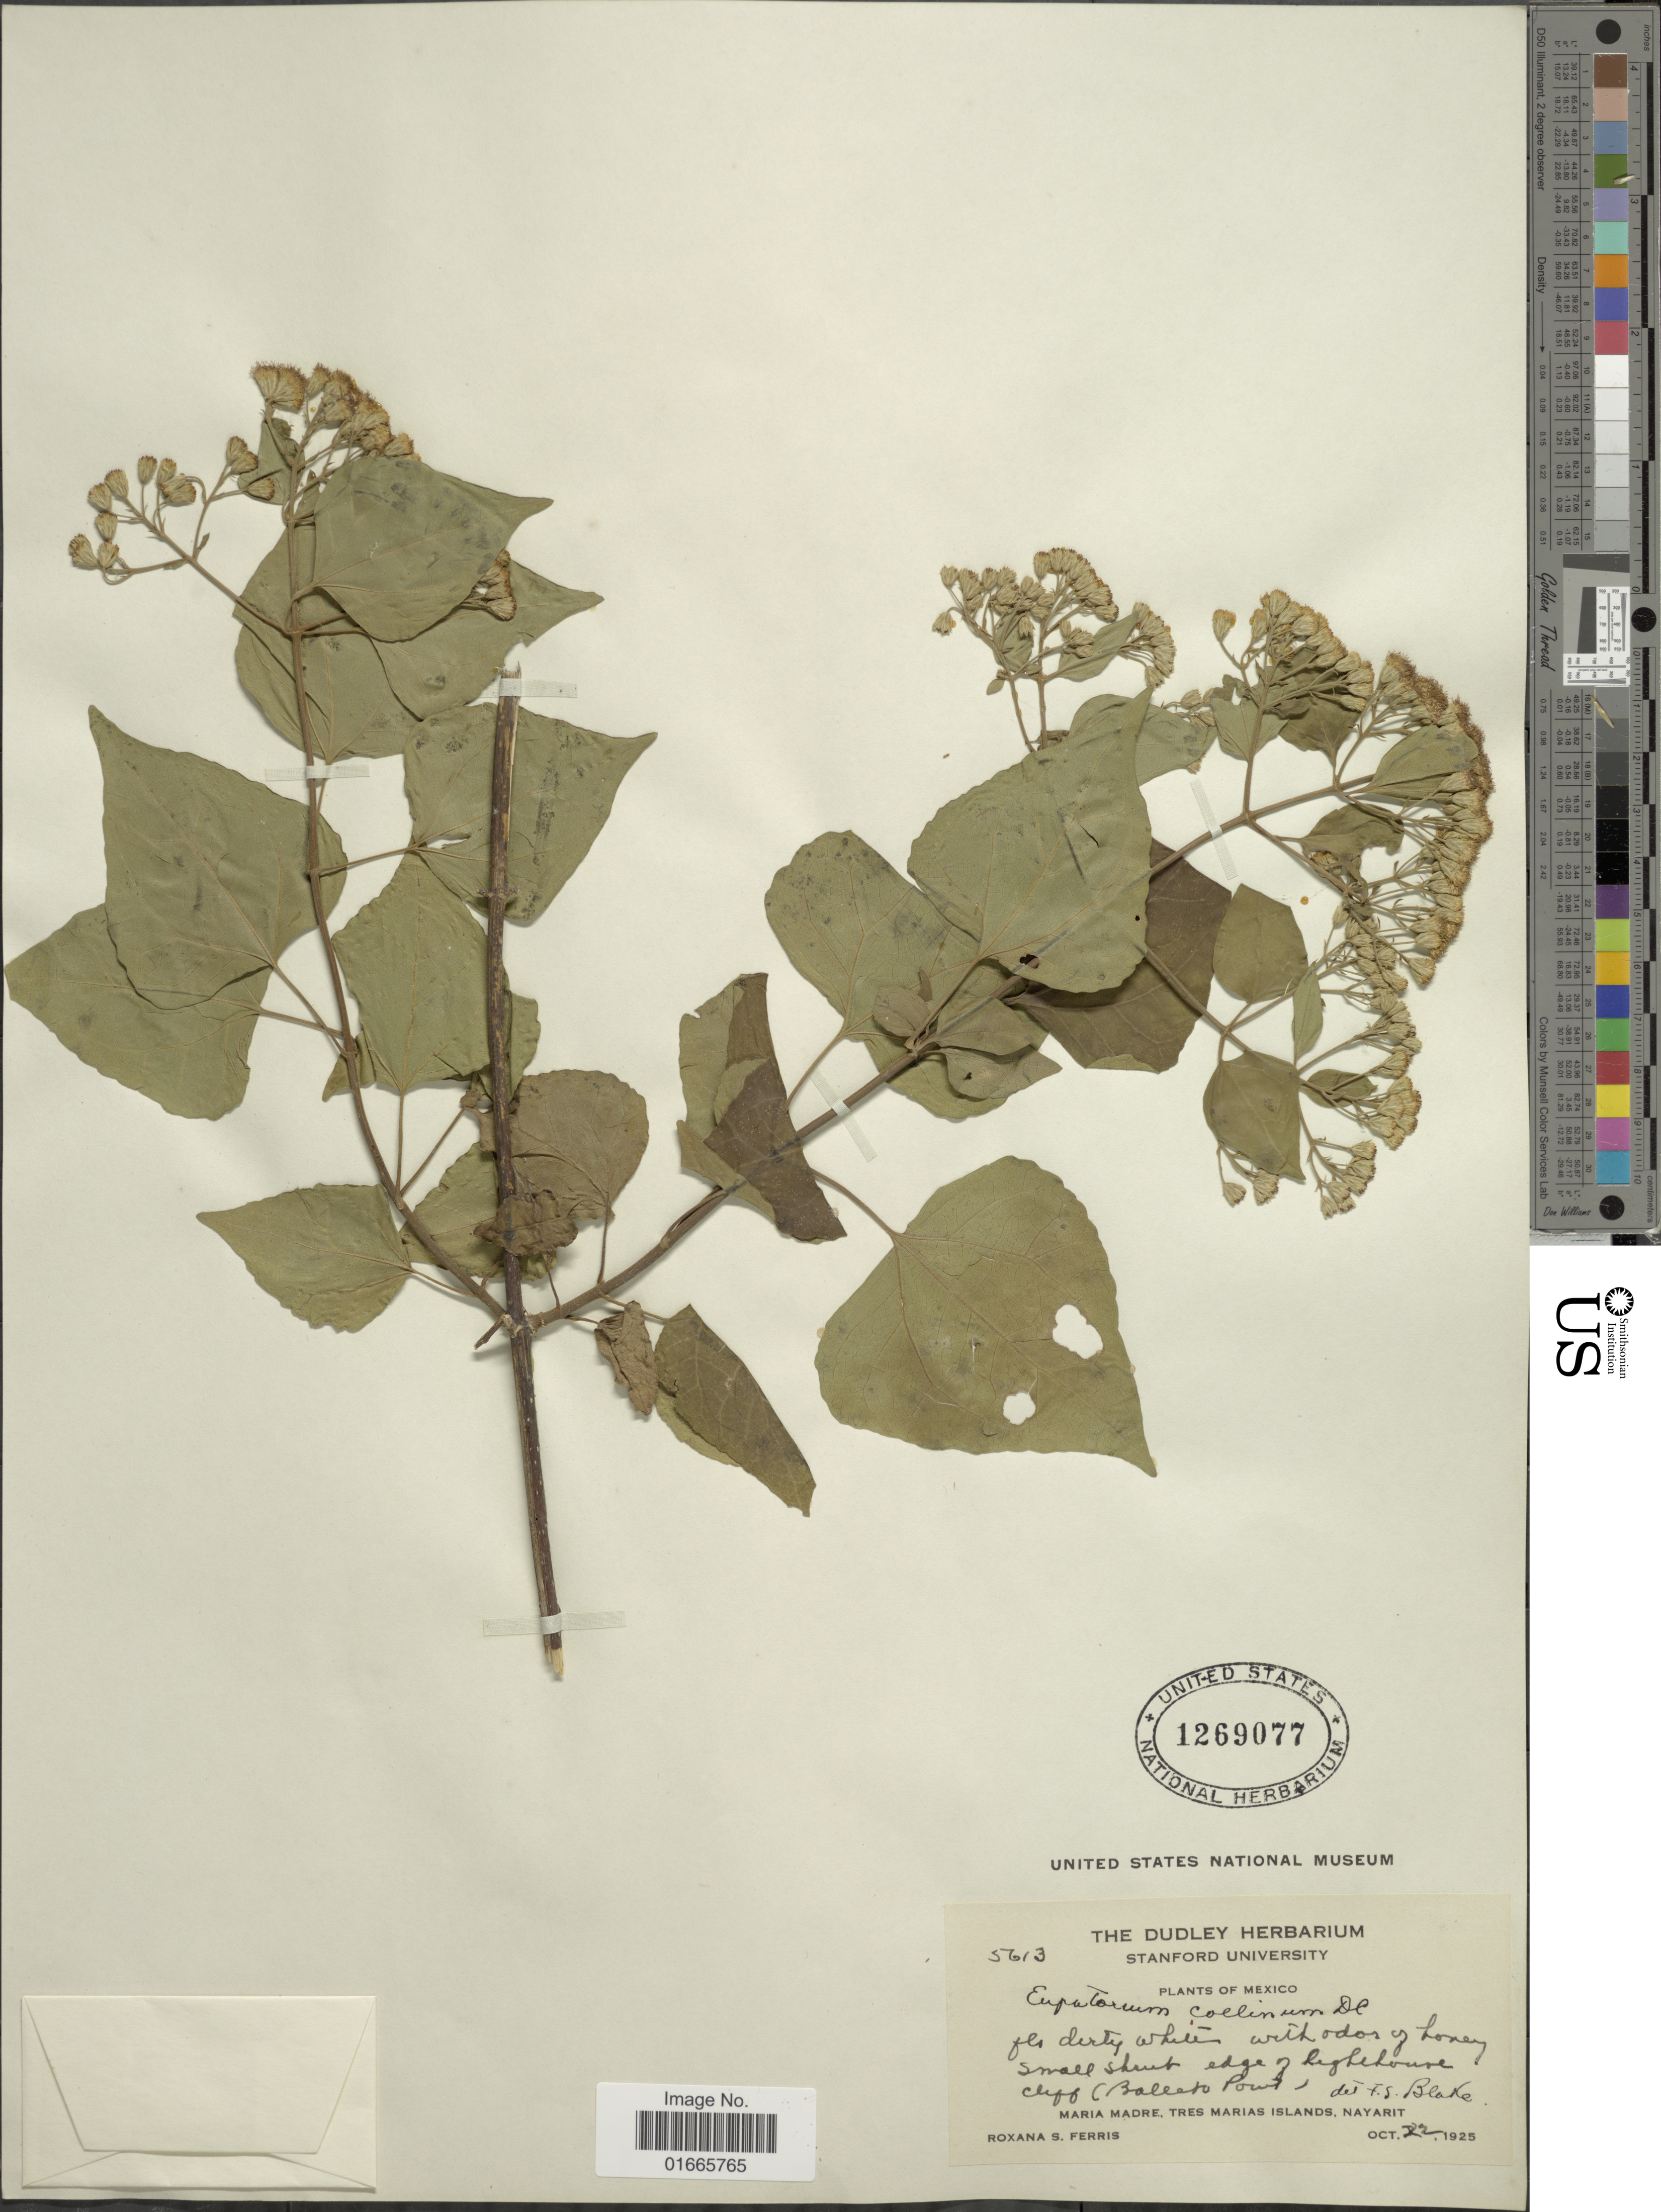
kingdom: Plantae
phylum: Tracheophyta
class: Magnoliopsida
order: Asterales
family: Asteraceae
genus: Chromolaena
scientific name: Chromolaena collina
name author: (DC.) R.M. King & H. Rob.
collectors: R. S. Ferris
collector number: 5613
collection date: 1925-10-22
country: Mexico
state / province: Nayarit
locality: Maria Madre, Tres Marias Islands.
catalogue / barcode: US 1269077